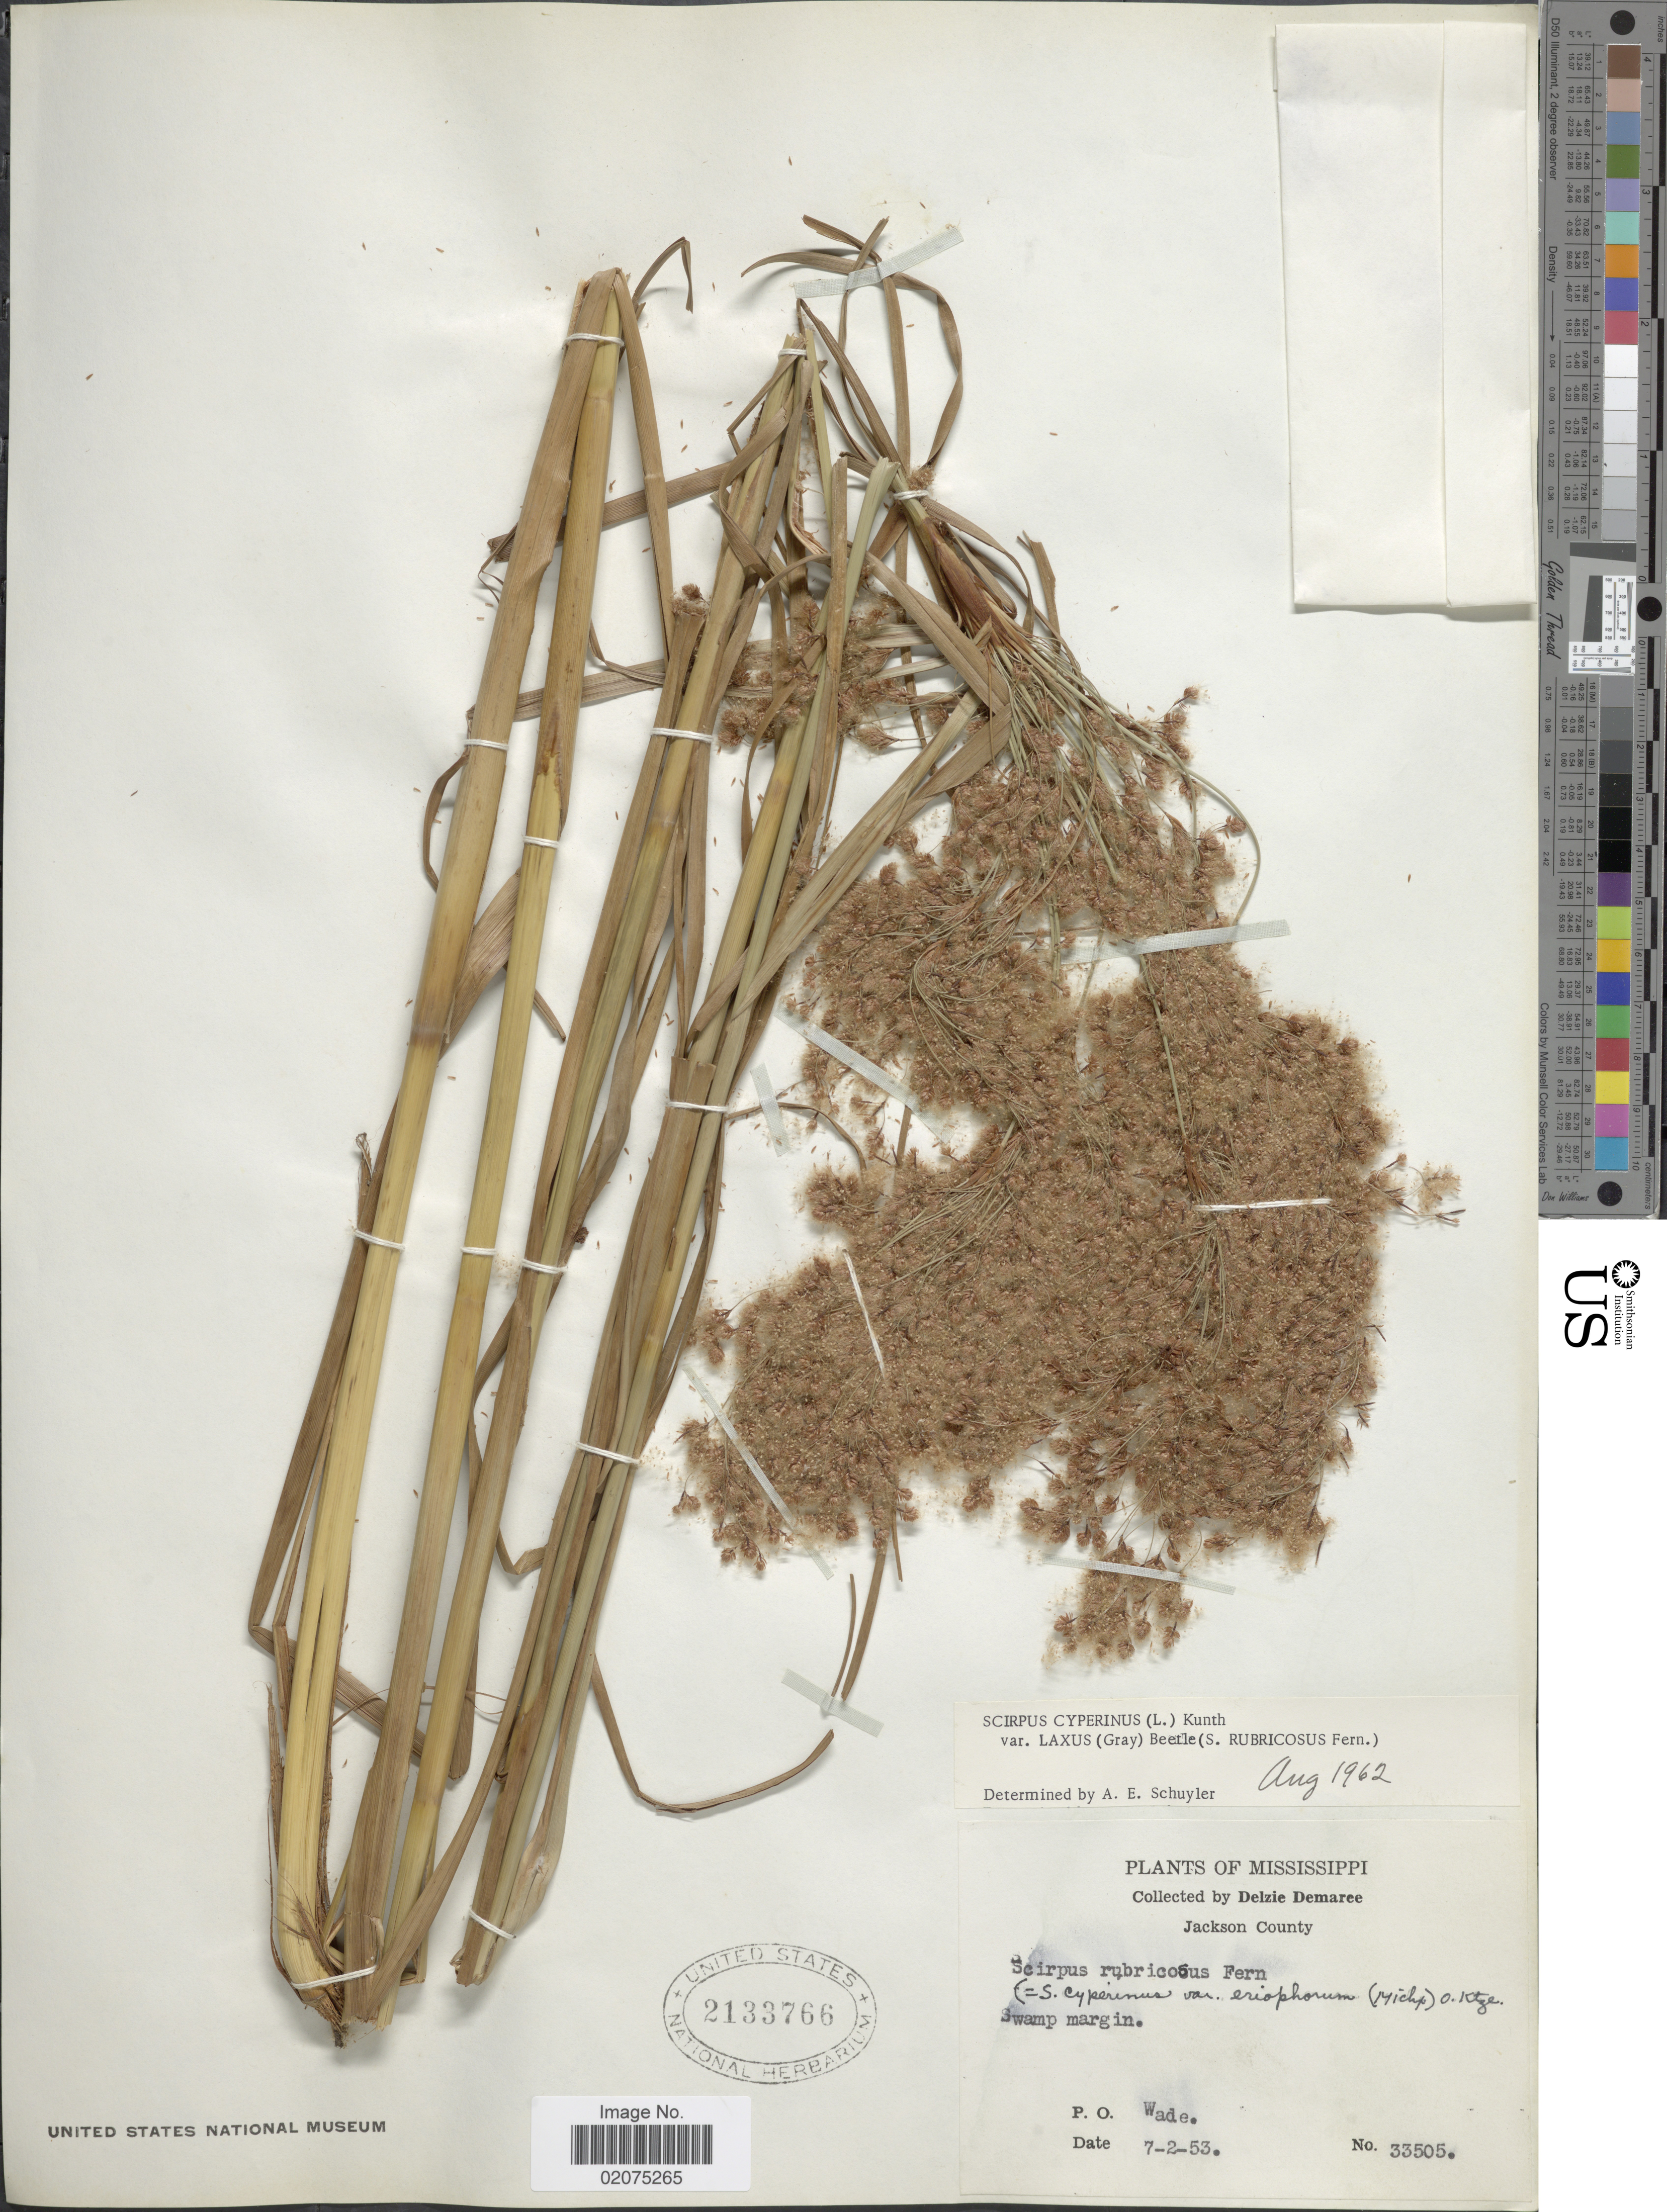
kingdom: Plantae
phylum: Tracheophyta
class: Liliopsida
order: Poales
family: Cyperaceae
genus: Scirpus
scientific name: Scirpus cyperinus var. laxus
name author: (A. Gray) Beetle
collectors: D. Demaree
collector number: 33505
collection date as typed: Transcribed d/m/y: 2/7/53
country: United States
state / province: Mississippi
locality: Jackson County, P.O. Wade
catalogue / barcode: US 2133766